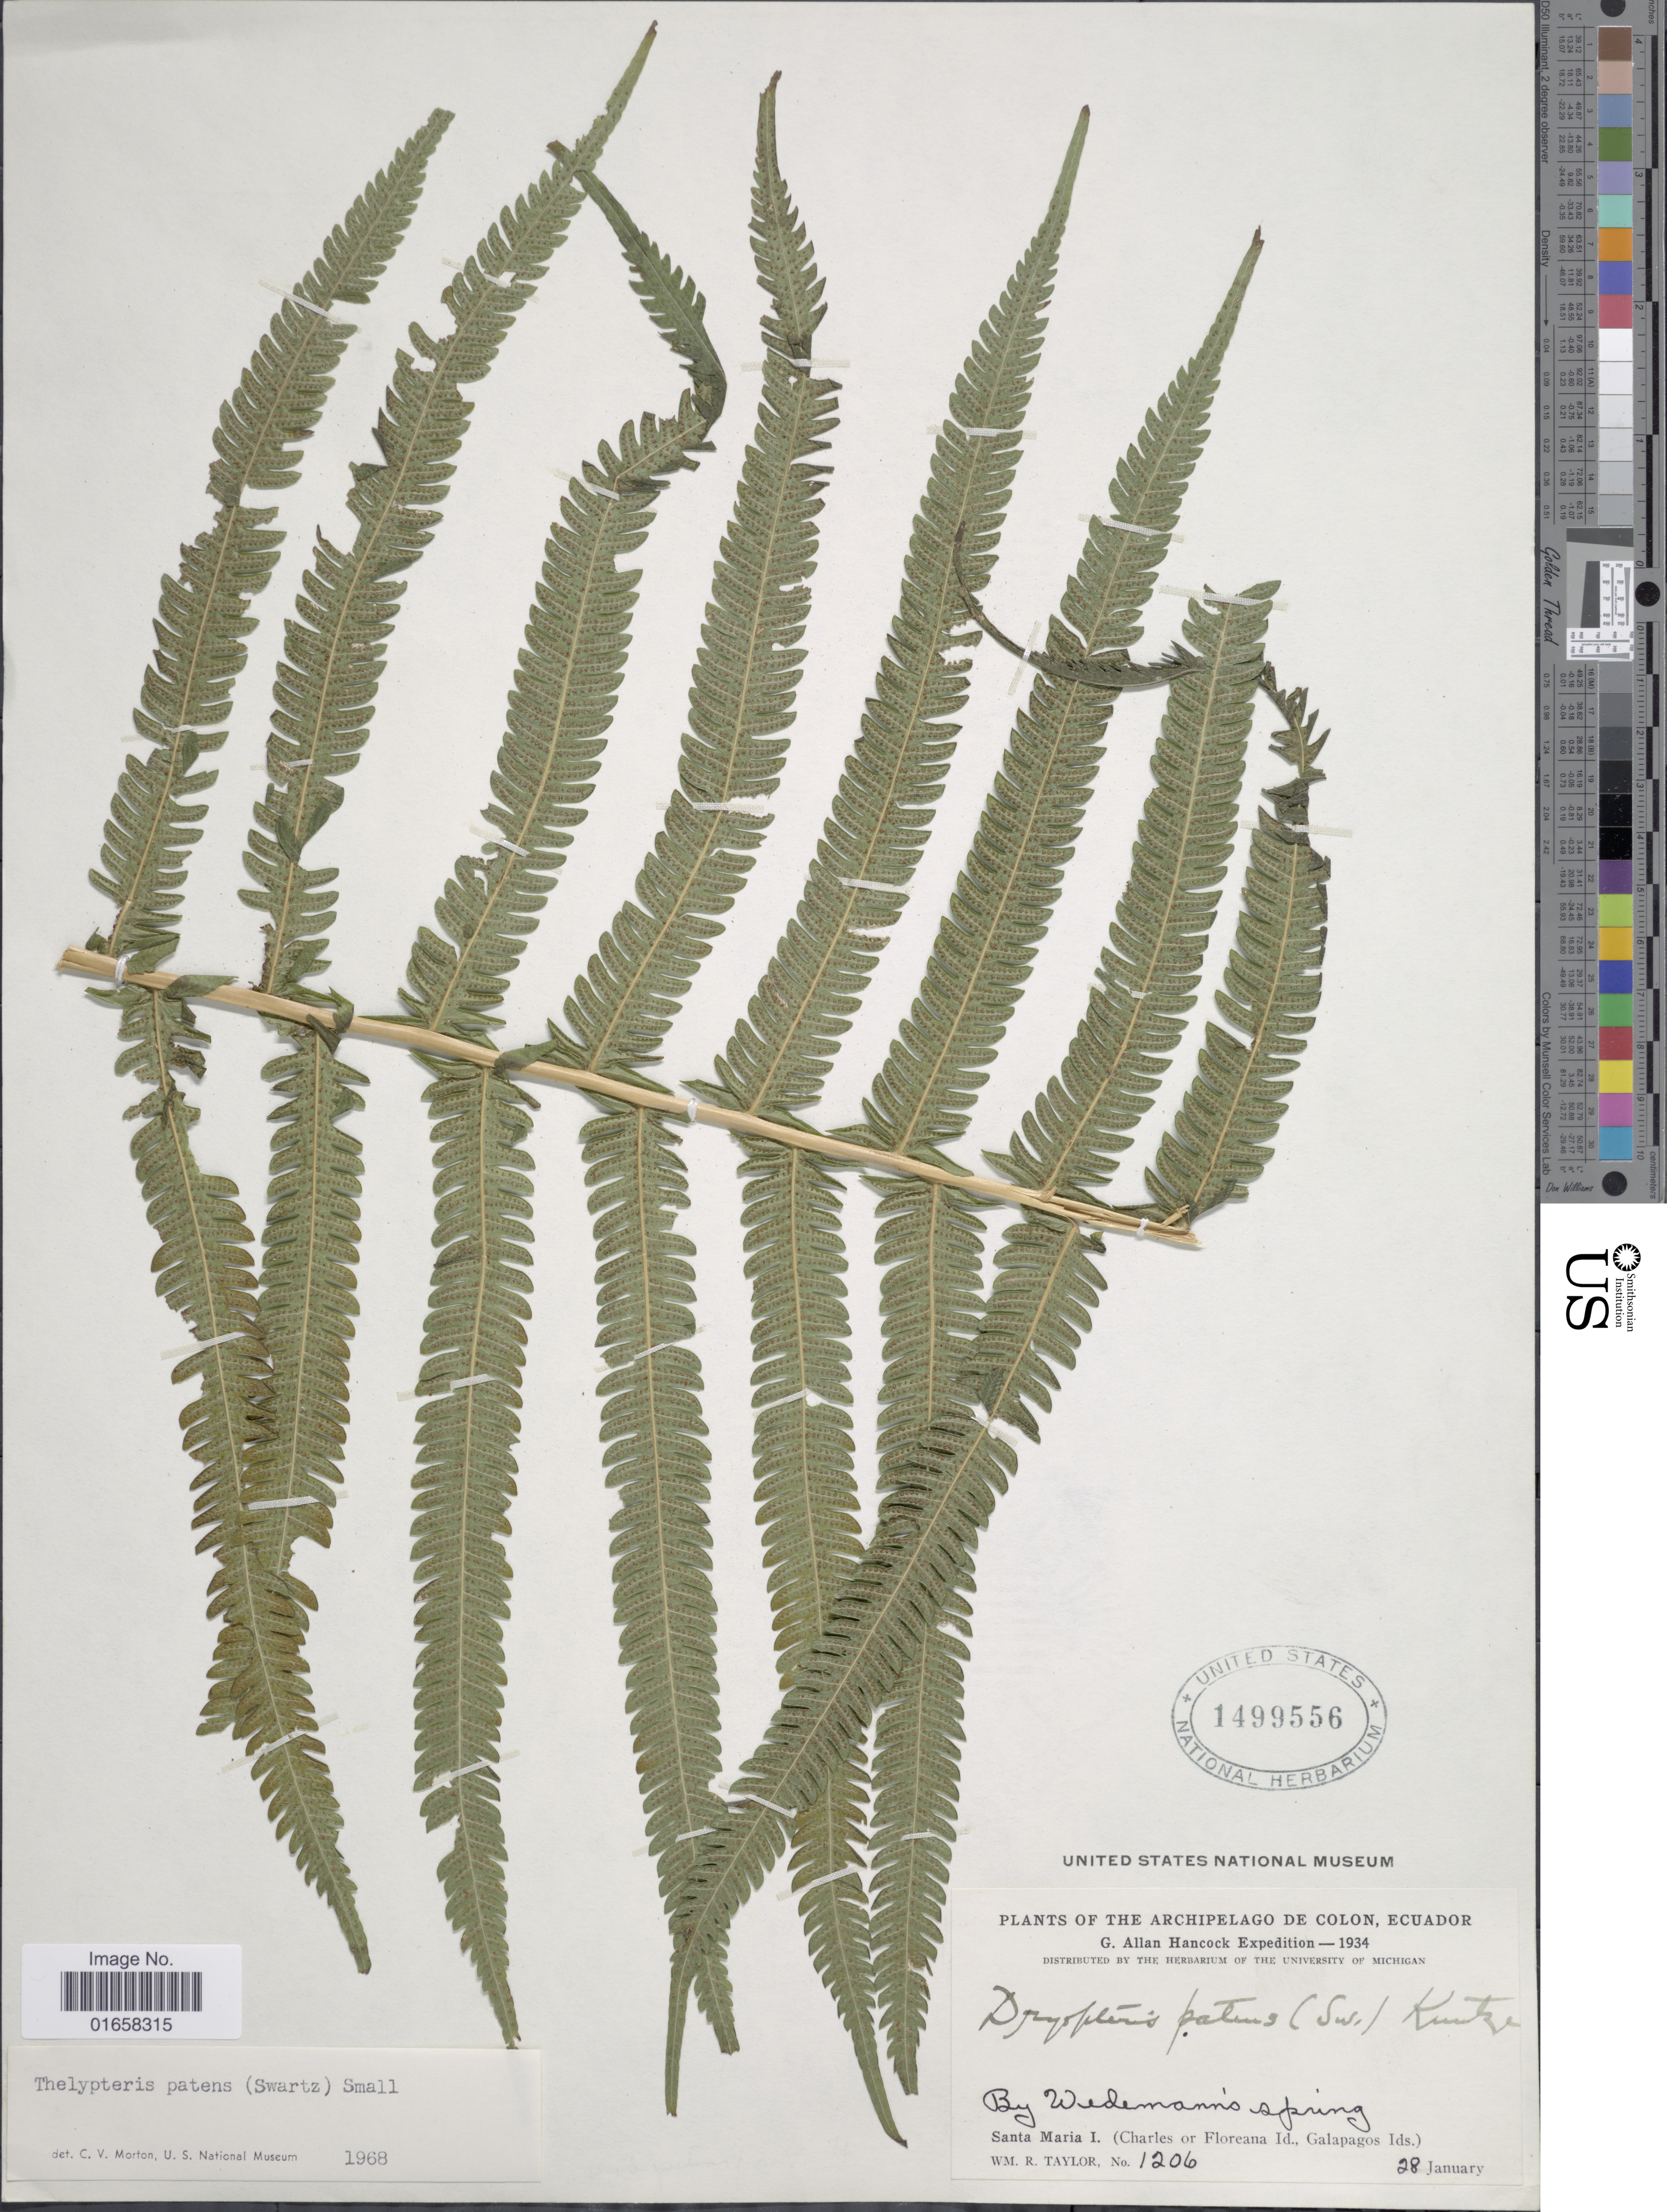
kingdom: Plantae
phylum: Tracheophyta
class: Polypodiopsida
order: Polypodiales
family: Thelypteridaceae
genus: Christella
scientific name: Christella patens var. patens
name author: (Sw.) Holttum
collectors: W. R. Taylor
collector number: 1206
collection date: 1934-01-28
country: Ecuador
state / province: Colón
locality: Archipelago de Colon. Santa Maria I. (Charles of Floreana Id. Galapagos Ids)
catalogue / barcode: US 1499556